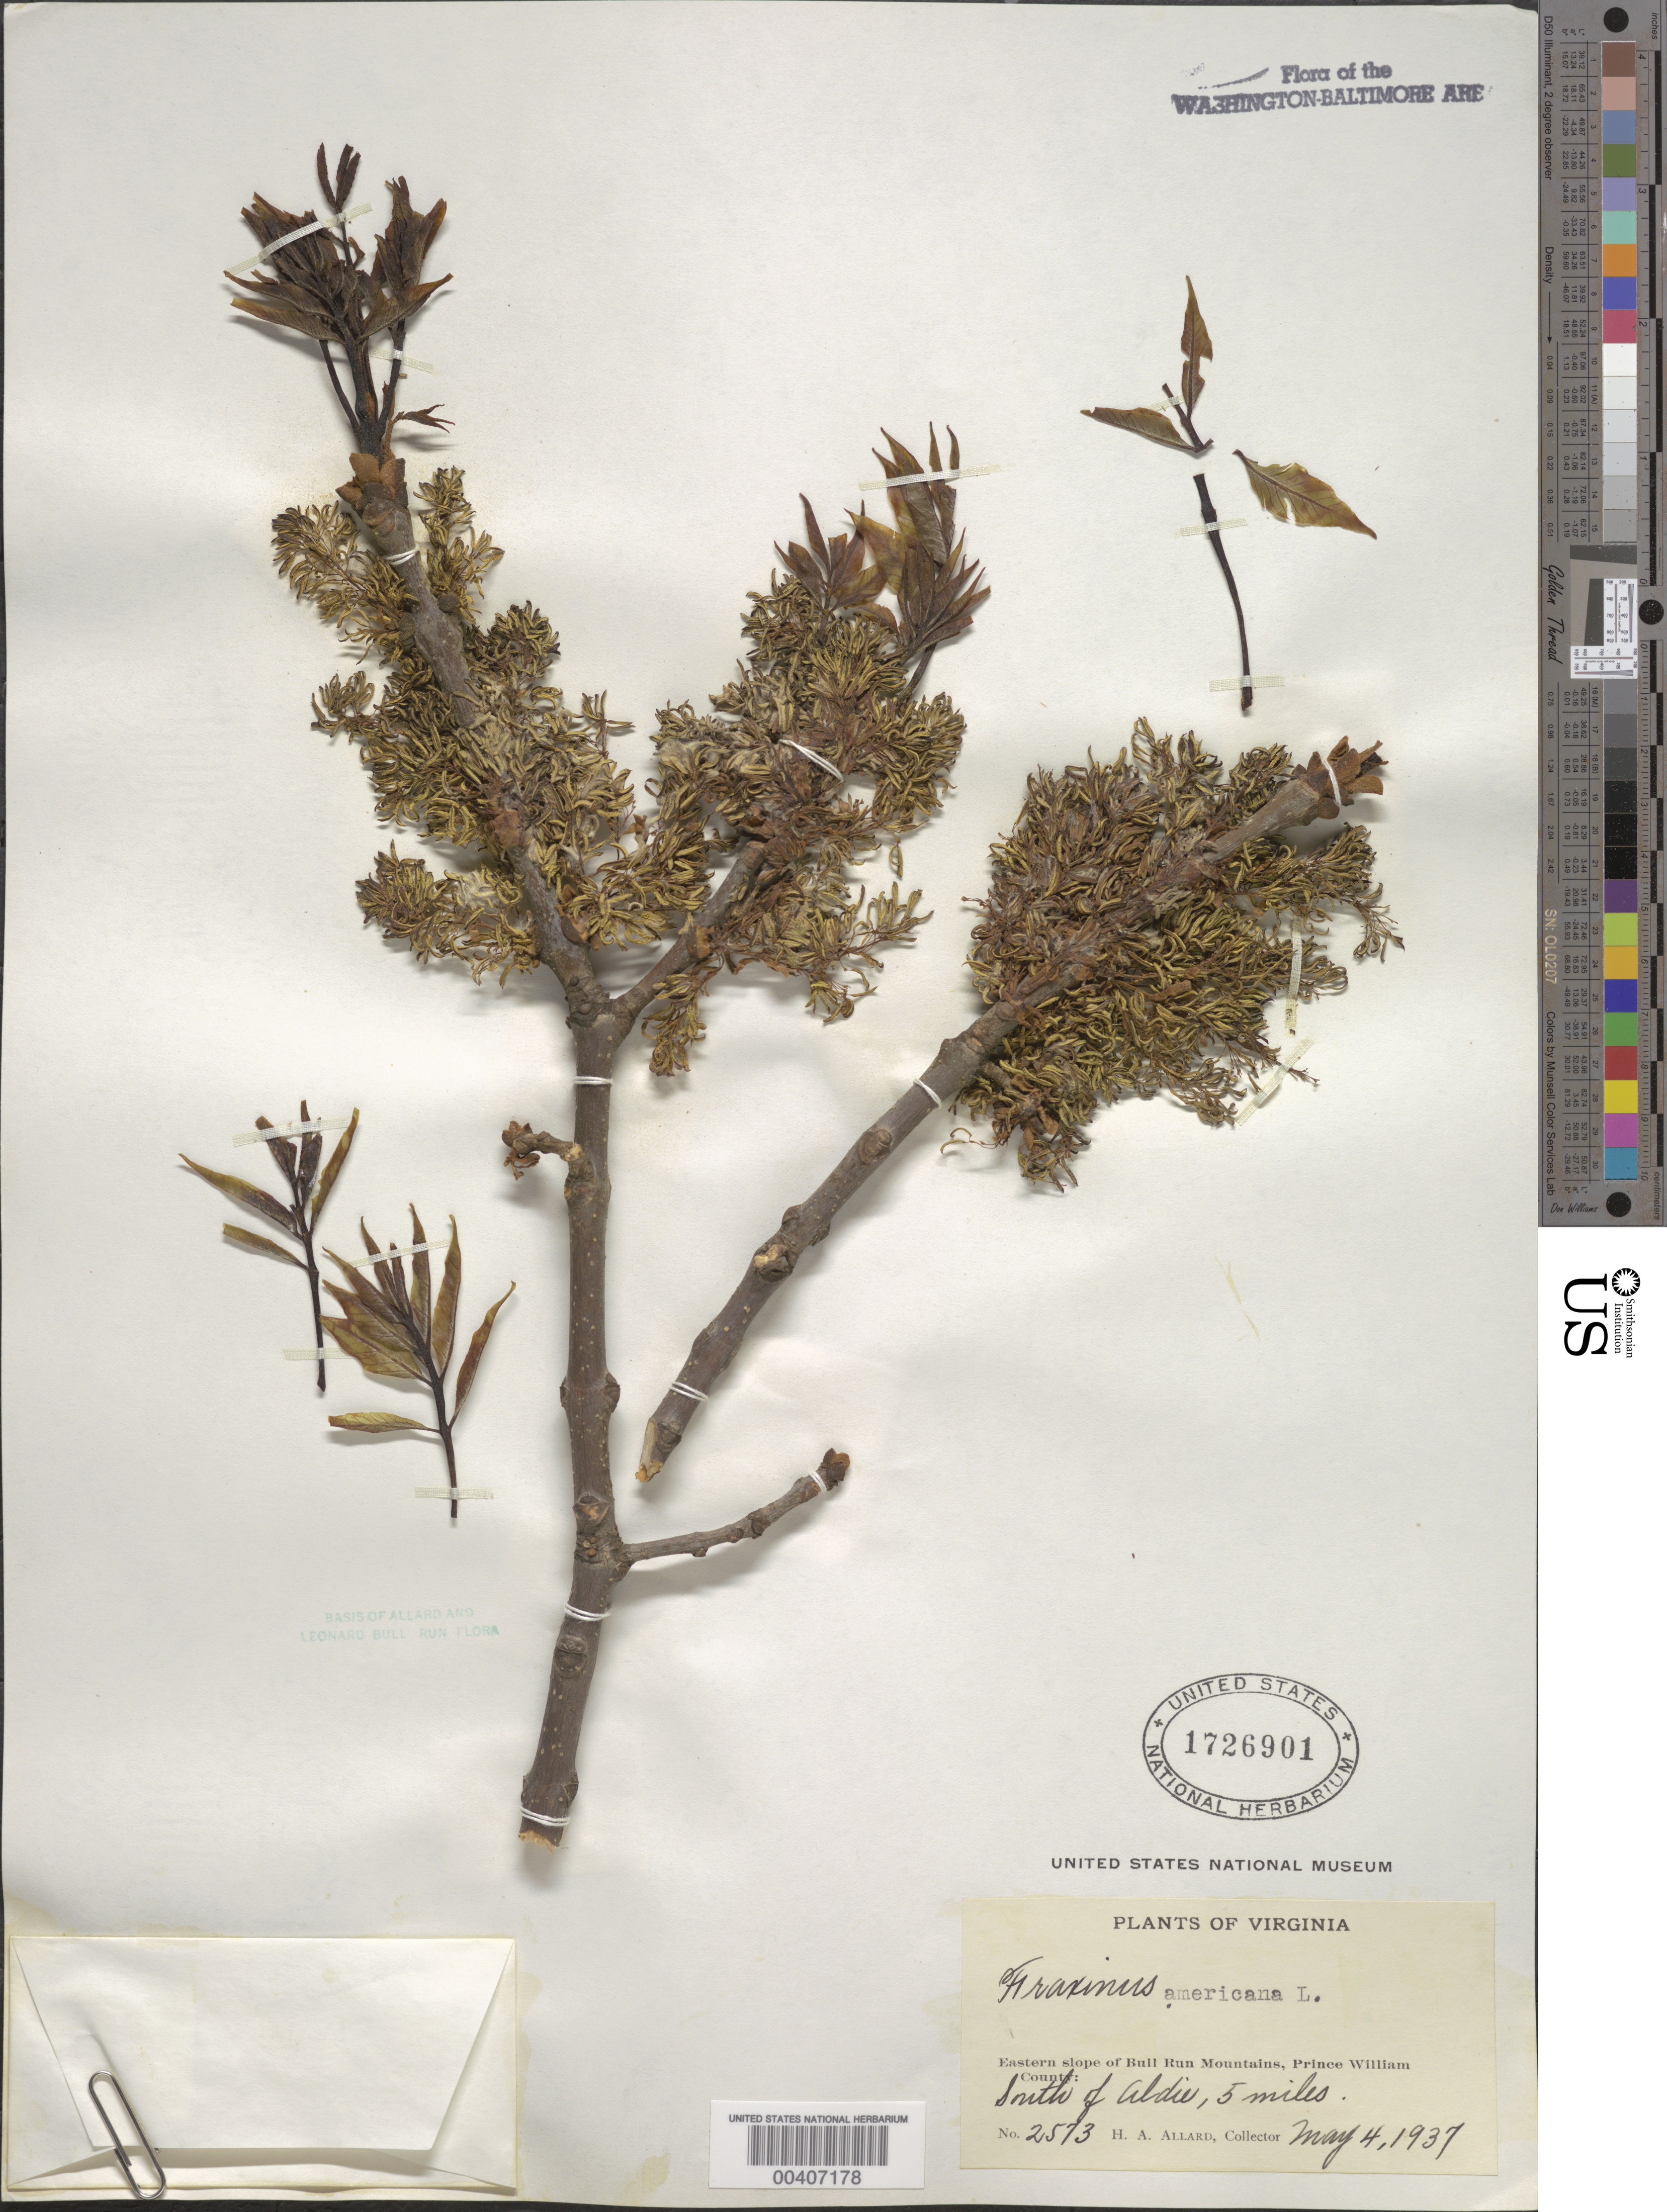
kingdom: Plantae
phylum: Tracheophyta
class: Magnoliopsida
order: Lamiales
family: Oleaceae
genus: Fraxinus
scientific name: Fraxinus americana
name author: L.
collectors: H. A. Allard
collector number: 2573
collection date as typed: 04 May 1937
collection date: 1937-05-04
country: United States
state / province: Virginia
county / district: Prince William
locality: South of Aldie, eastern slope of Bull Run Mountains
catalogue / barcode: US 1726901